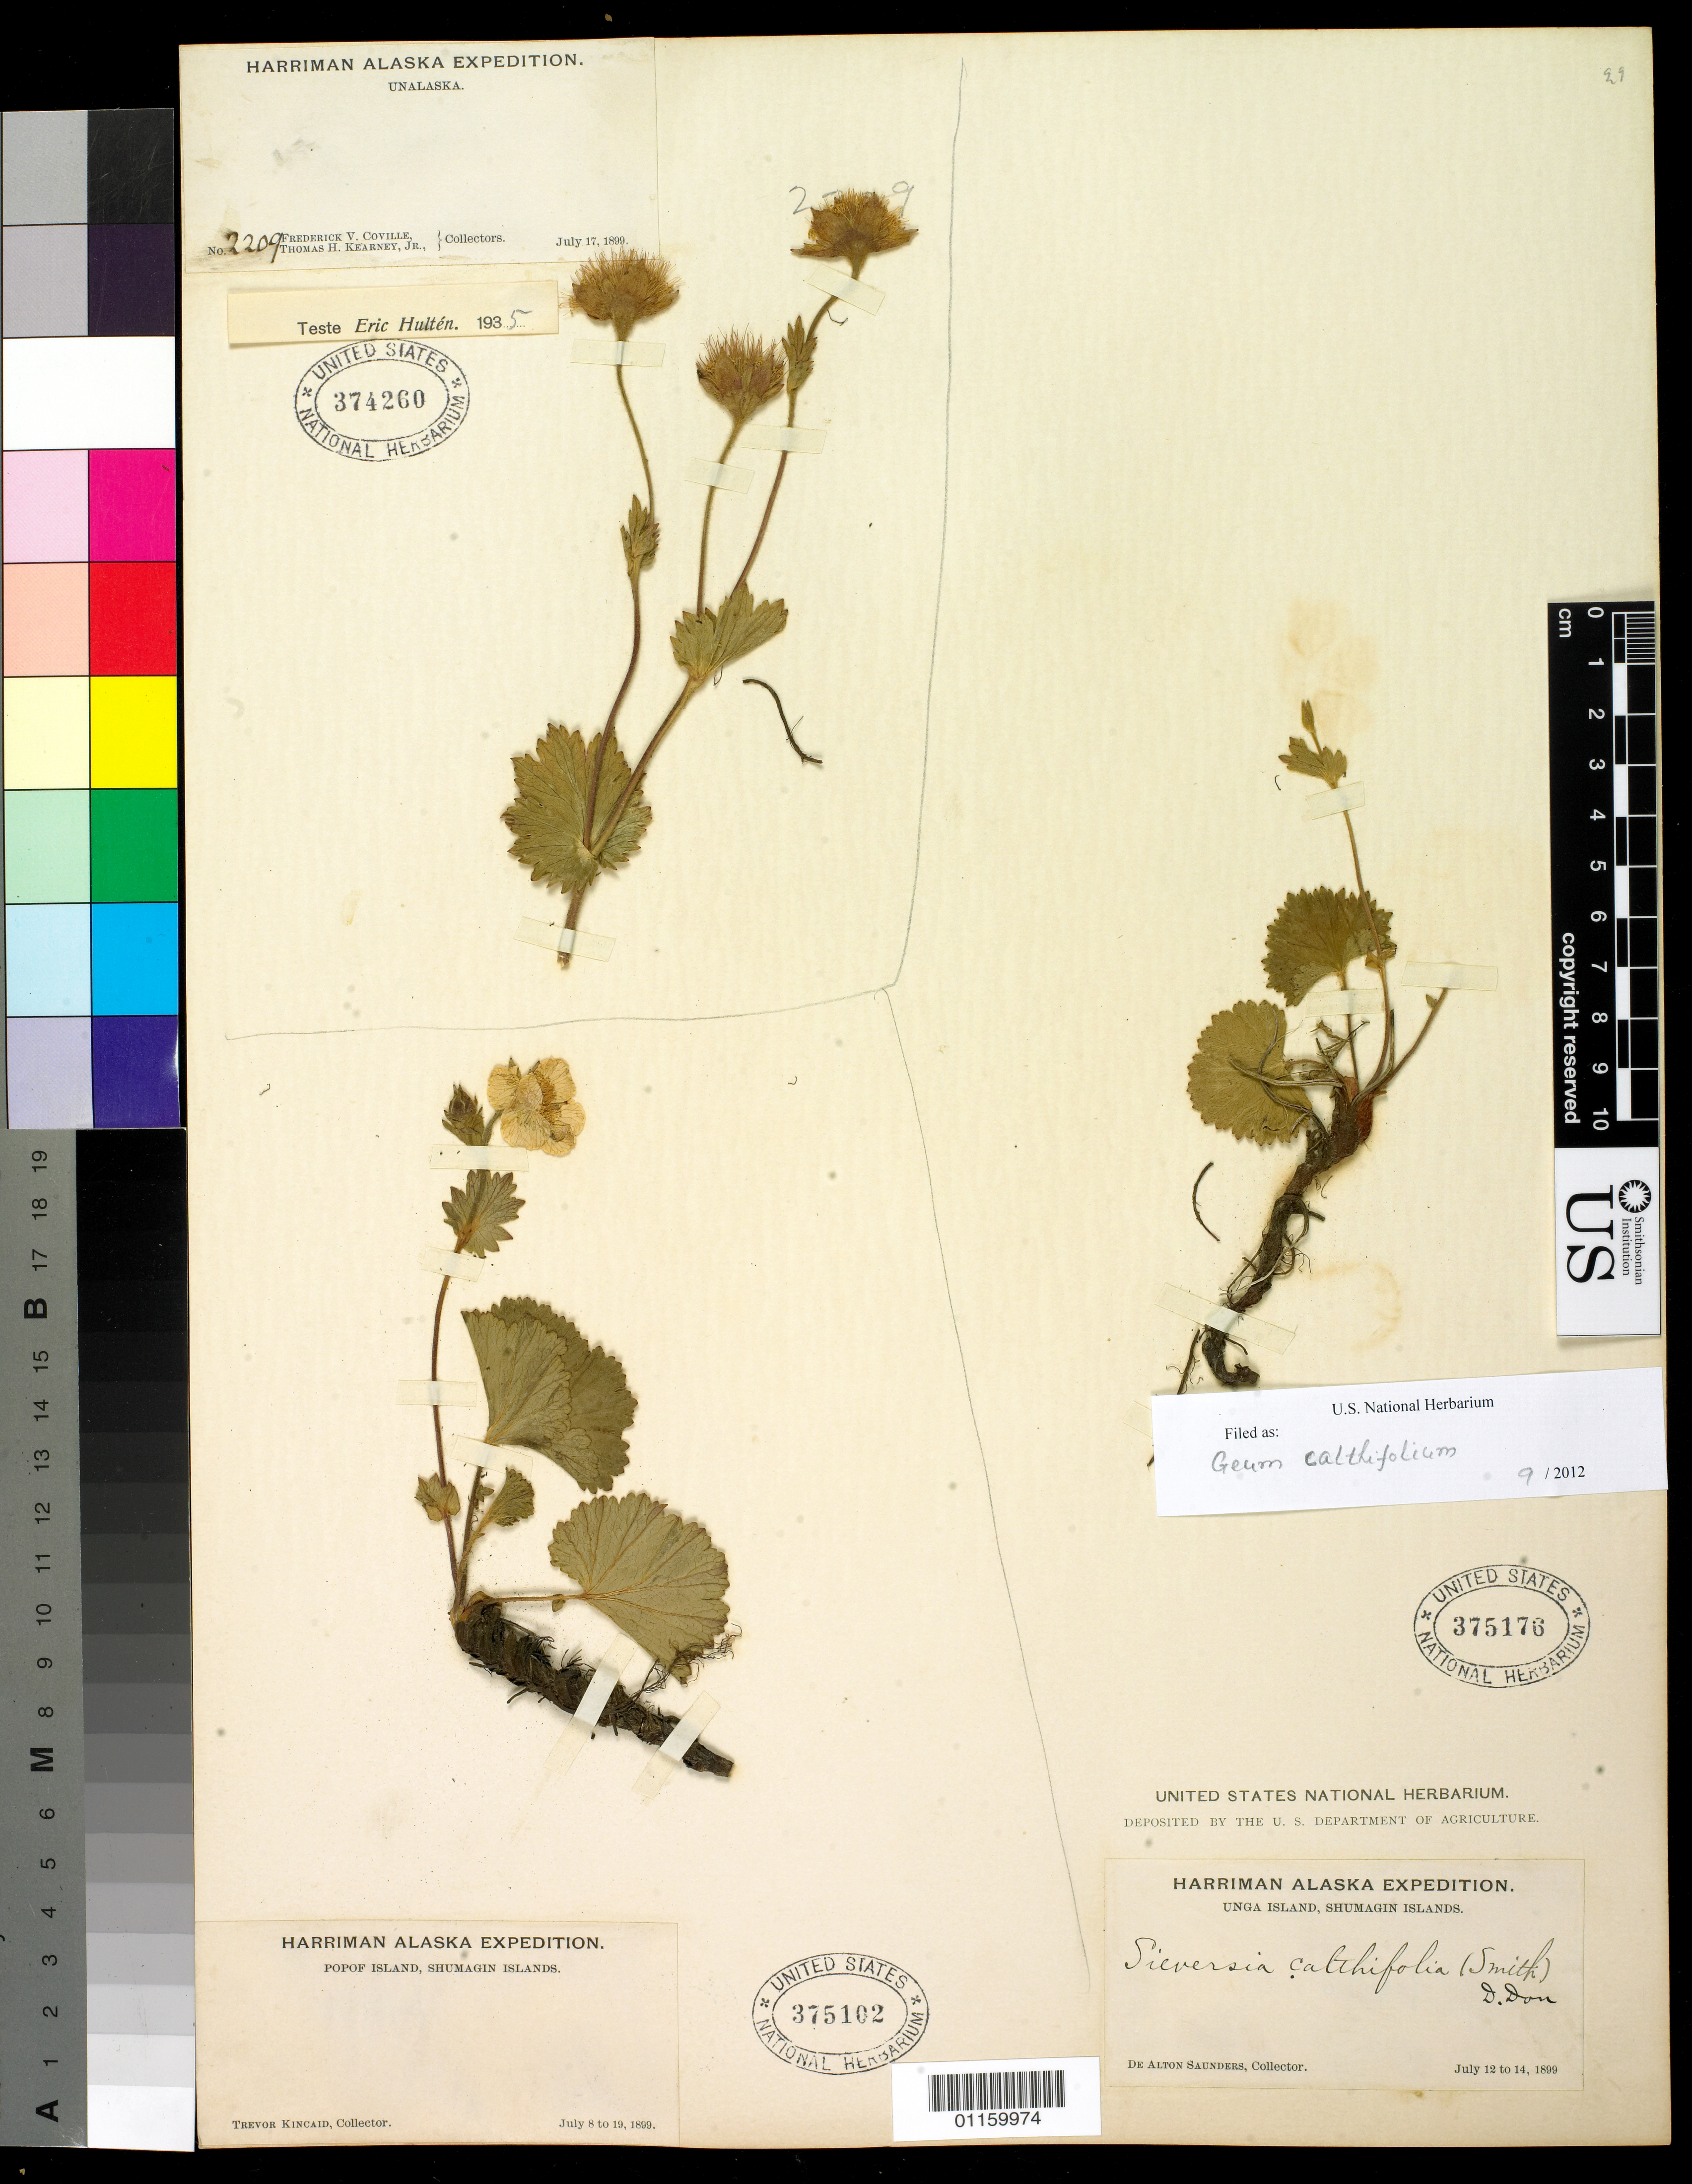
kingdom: Plantae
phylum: Tracheophyta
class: Magnoliopsida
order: Rosales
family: Rosaceae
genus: Geum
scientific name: Geum calthifolium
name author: Menzies ex Sm.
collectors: D. A. Saunders (herbarium)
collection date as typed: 12 Jul 1899 to 14 Jul 1899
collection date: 1899-07-12/1899-07-14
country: United States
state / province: Alaska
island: Shumagin Island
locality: Unga Island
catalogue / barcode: US 375176